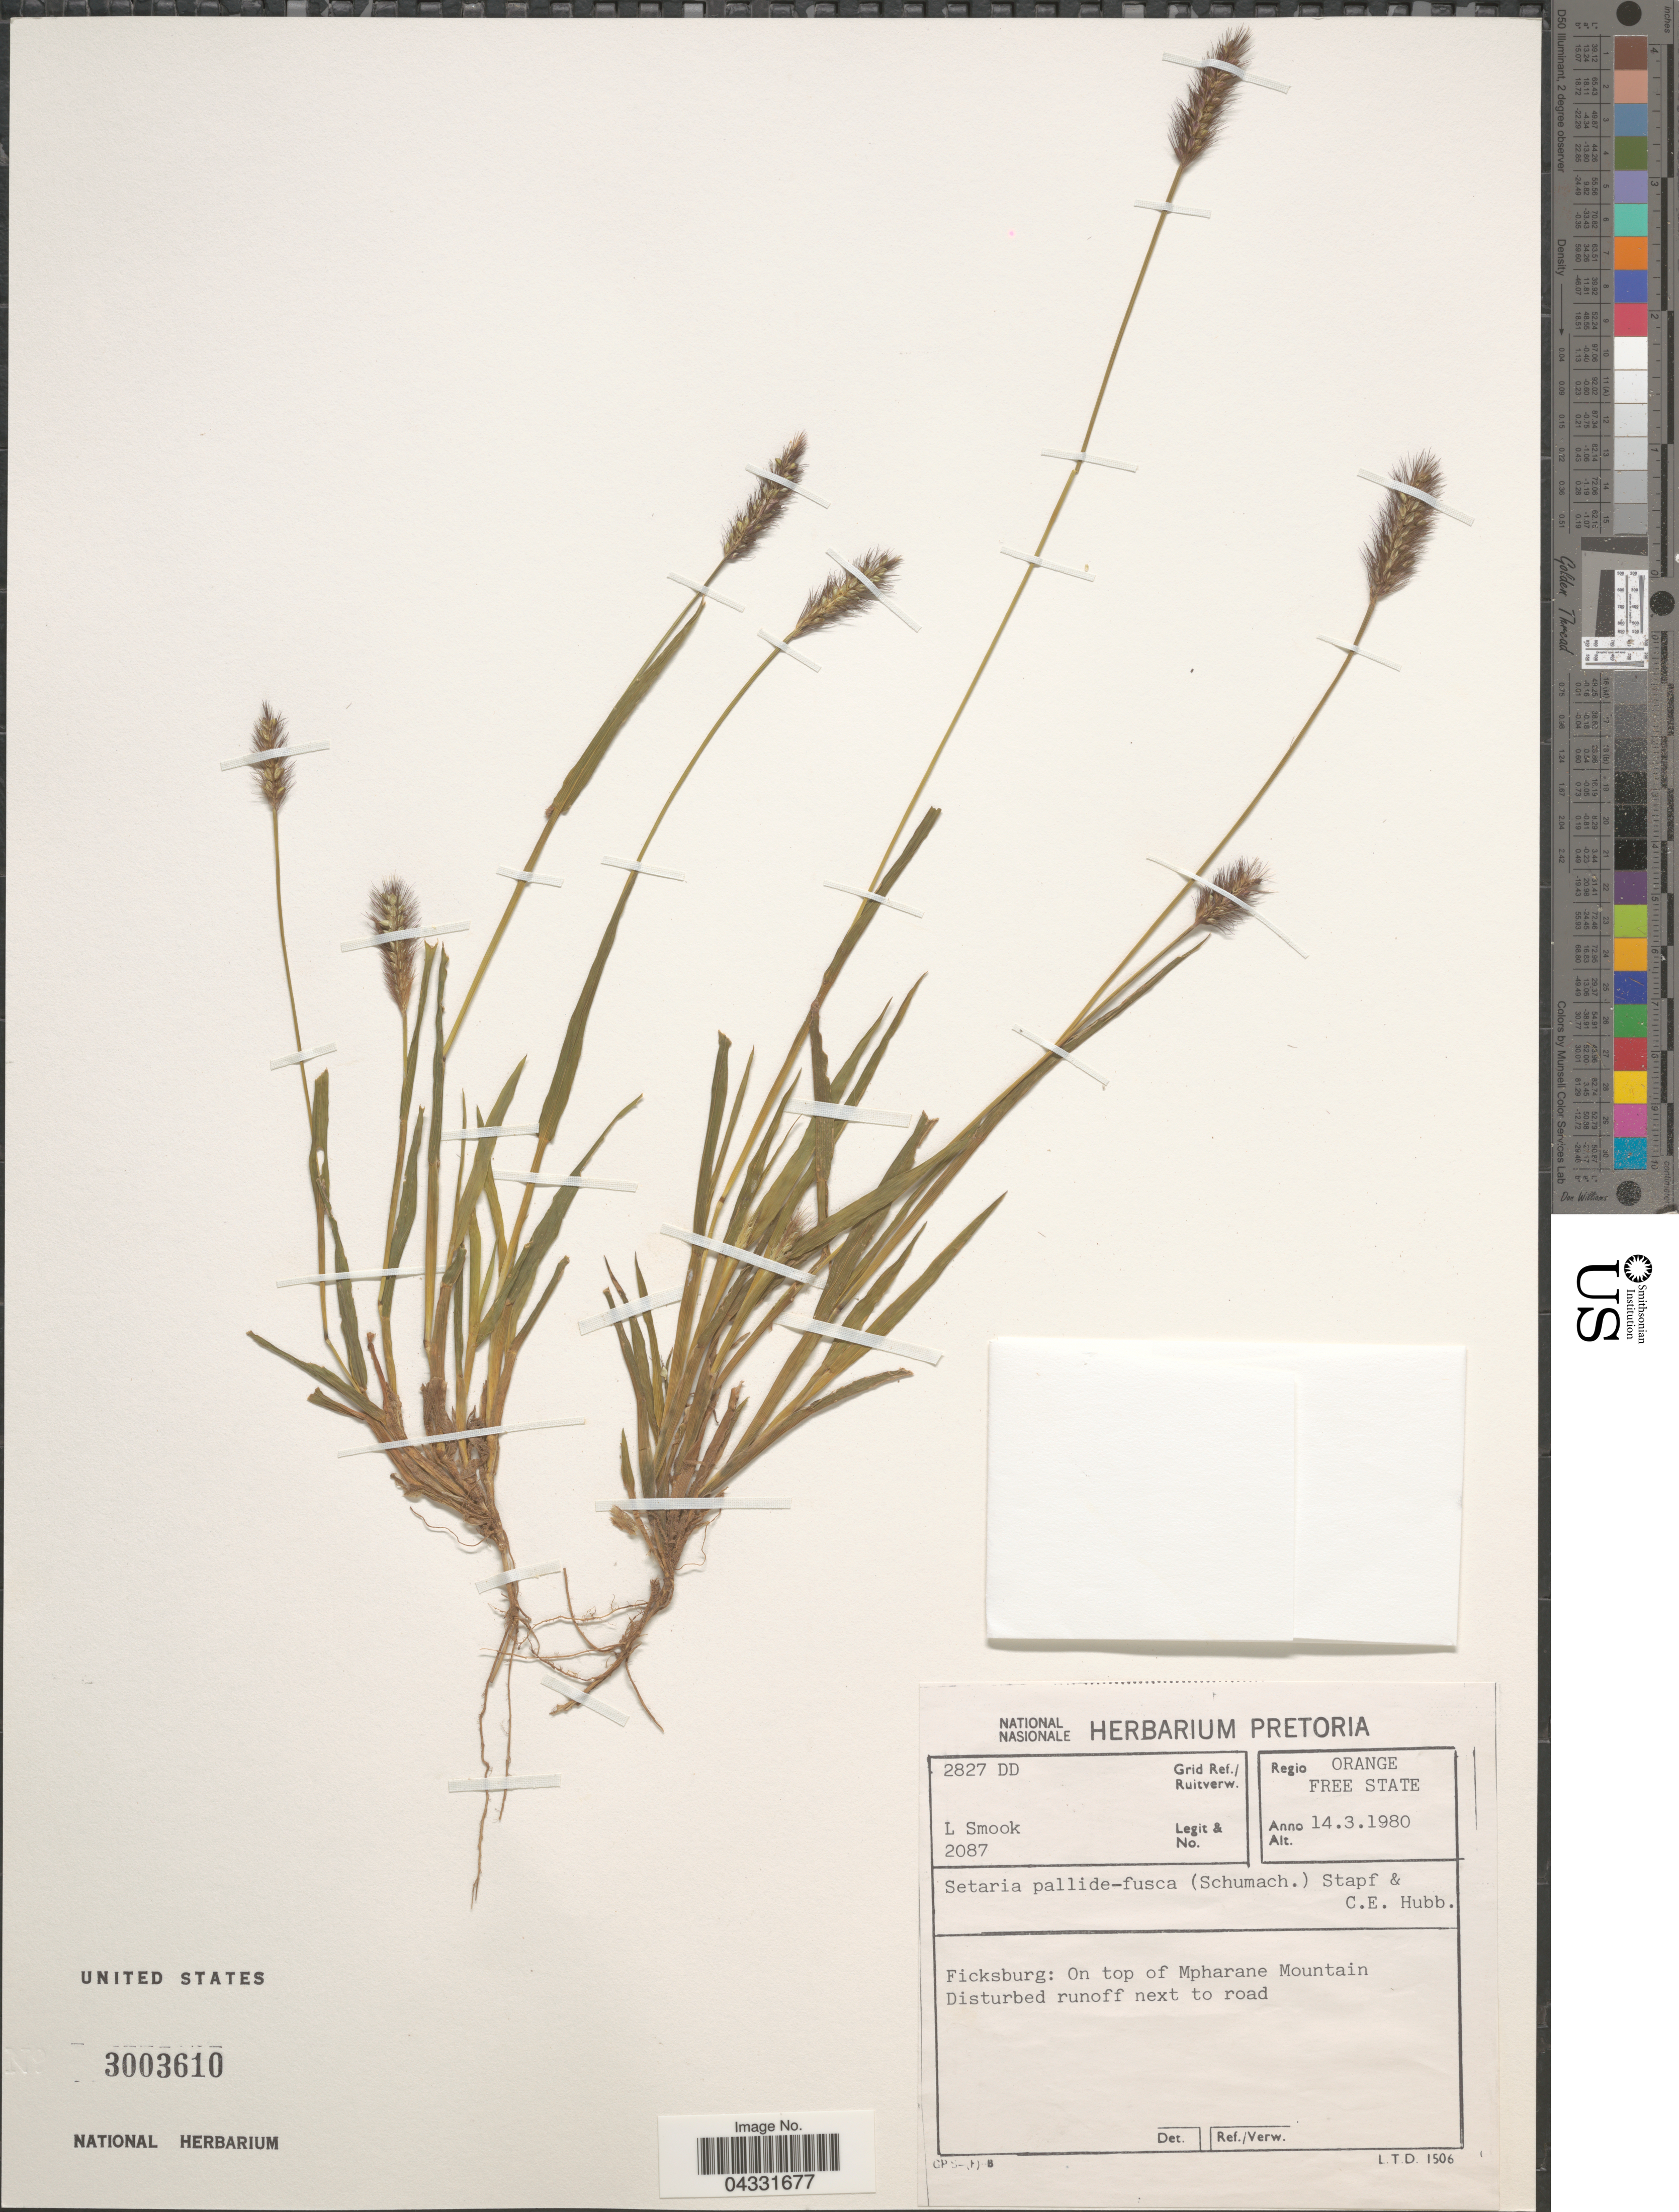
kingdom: Plantae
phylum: Tracheophyta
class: Liliopsida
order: Poales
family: Poaceae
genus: Setaria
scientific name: Setaria pallide-fusca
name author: (Schumach.) Stapf & C.E. Hubb.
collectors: L. Smook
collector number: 2087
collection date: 1980-03-14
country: South Africa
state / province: Free State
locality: Grid Ref./ Ruitverw. 2827 DD. Regio Orange Free State. Ficksburg: On top of Mpharane Mountain.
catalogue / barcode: US 3003610